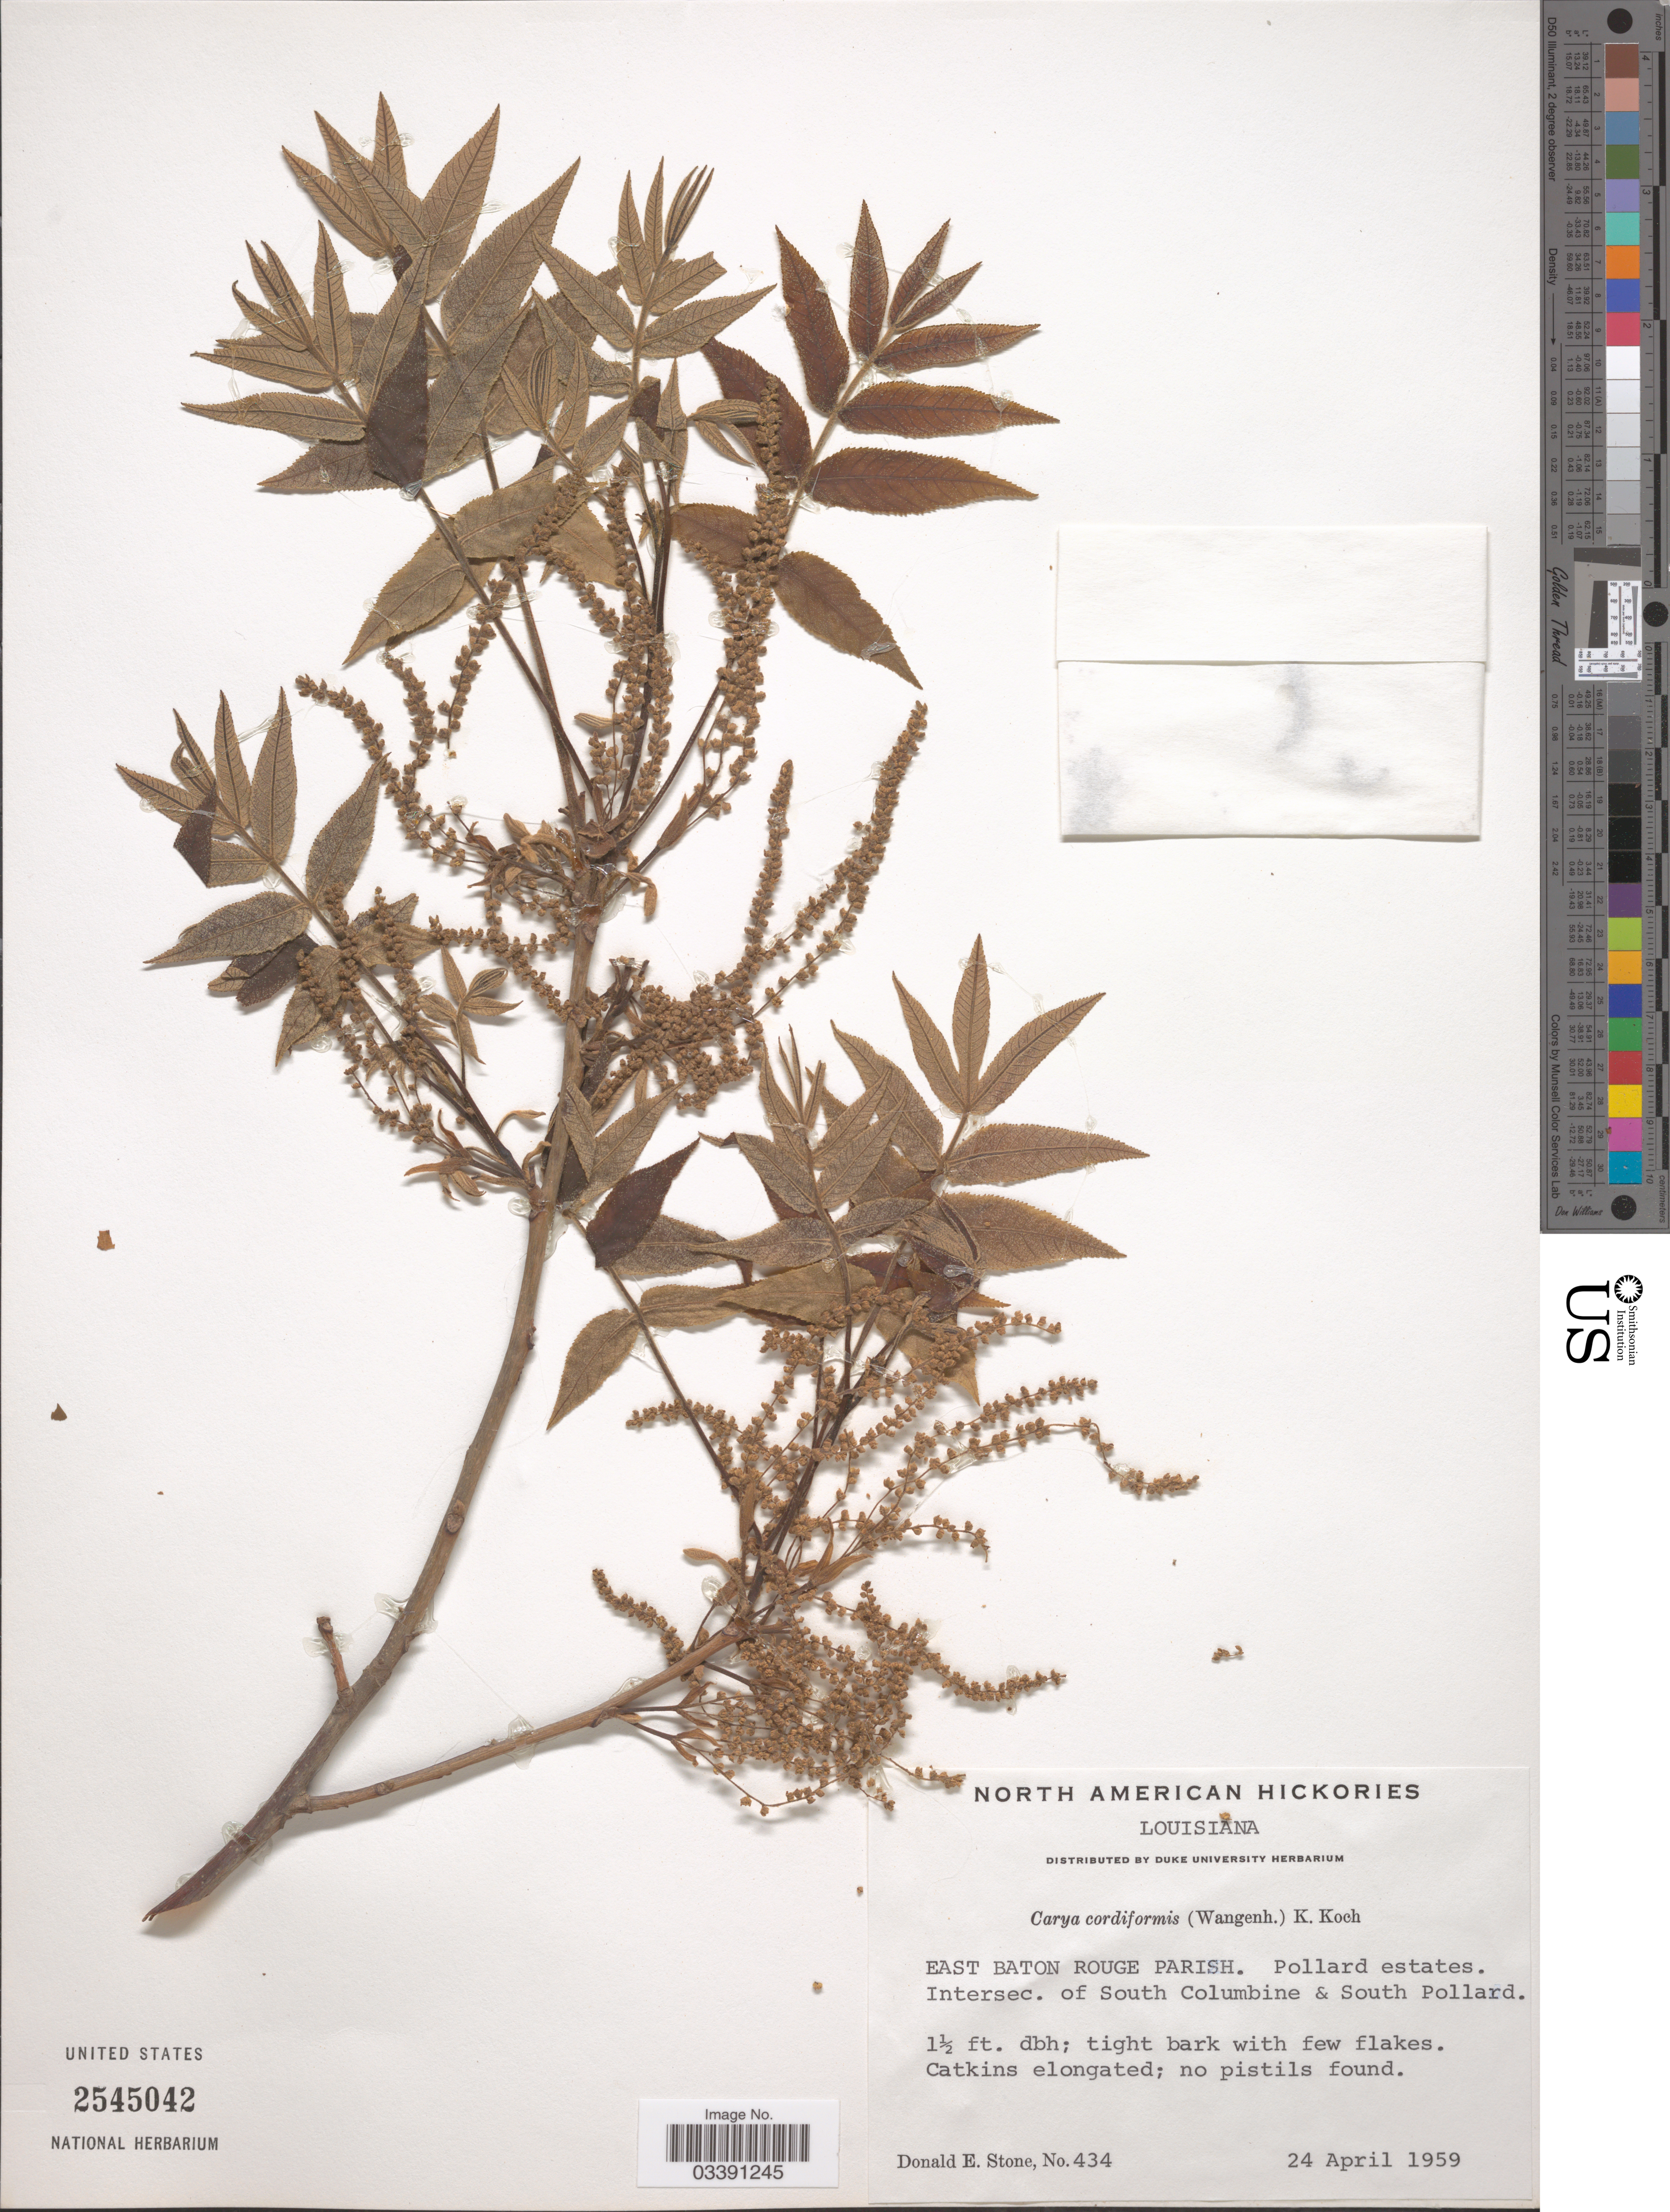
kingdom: Plantae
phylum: Tracheophyta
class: Magnoliopsida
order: Fagales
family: Juglandaceae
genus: Carya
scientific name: Carya cordiformis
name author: (Wangenh.) K. Koch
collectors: D. Stone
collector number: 434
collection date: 1959-04-24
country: United States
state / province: Louisiana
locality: East Baton Rouge Parish. Pollard estates. Intersec. of South Columbine & South Pollard.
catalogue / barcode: US 2545042